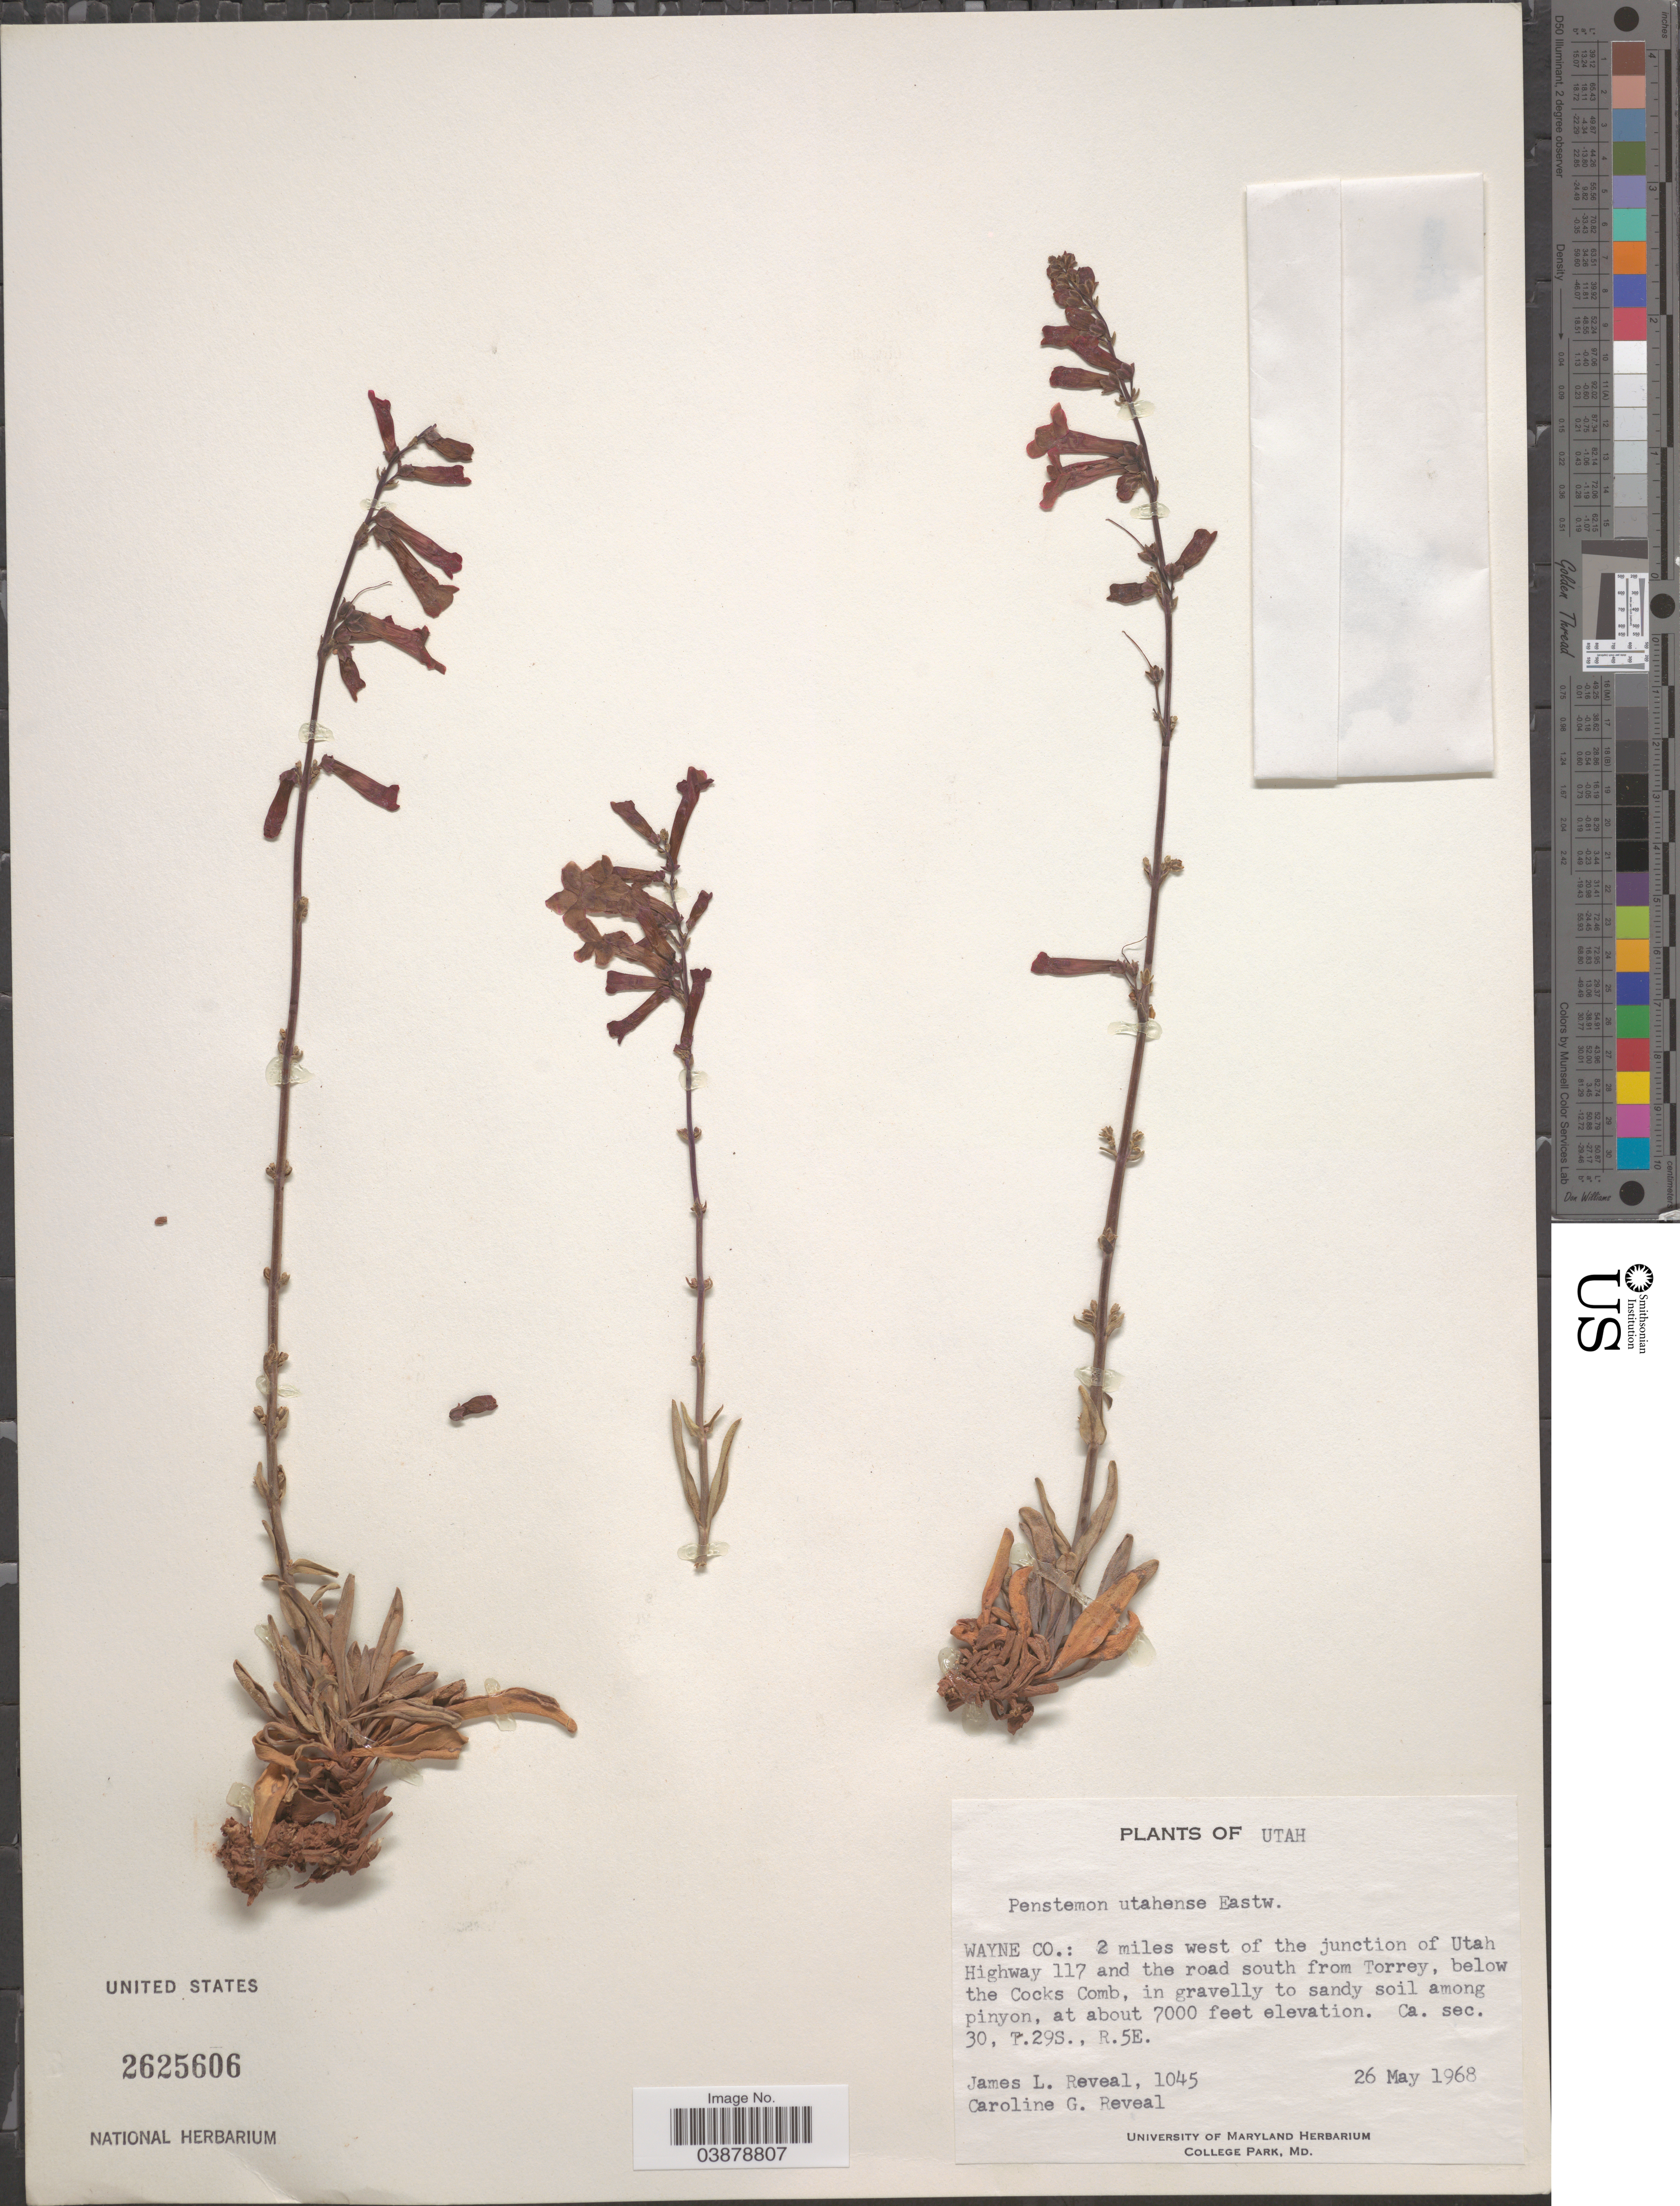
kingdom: Plantae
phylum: Tracheophyta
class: Magnoliopsida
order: Lamiales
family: Plantaginaceae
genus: Penstemon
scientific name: Penstemon utahensis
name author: Eastw.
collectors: J. L. Reveal & C. G. Reveal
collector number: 1045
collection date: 1968-05-26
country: United States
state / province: Utah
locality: Wayne Co.: 2 miles west of the junction of Utah Highway 117 and the road south from Torrey, below the Cocks Comb, Ca. sec. 30, T.29S., R.5E.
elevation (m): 2134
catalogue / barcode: US 2625606